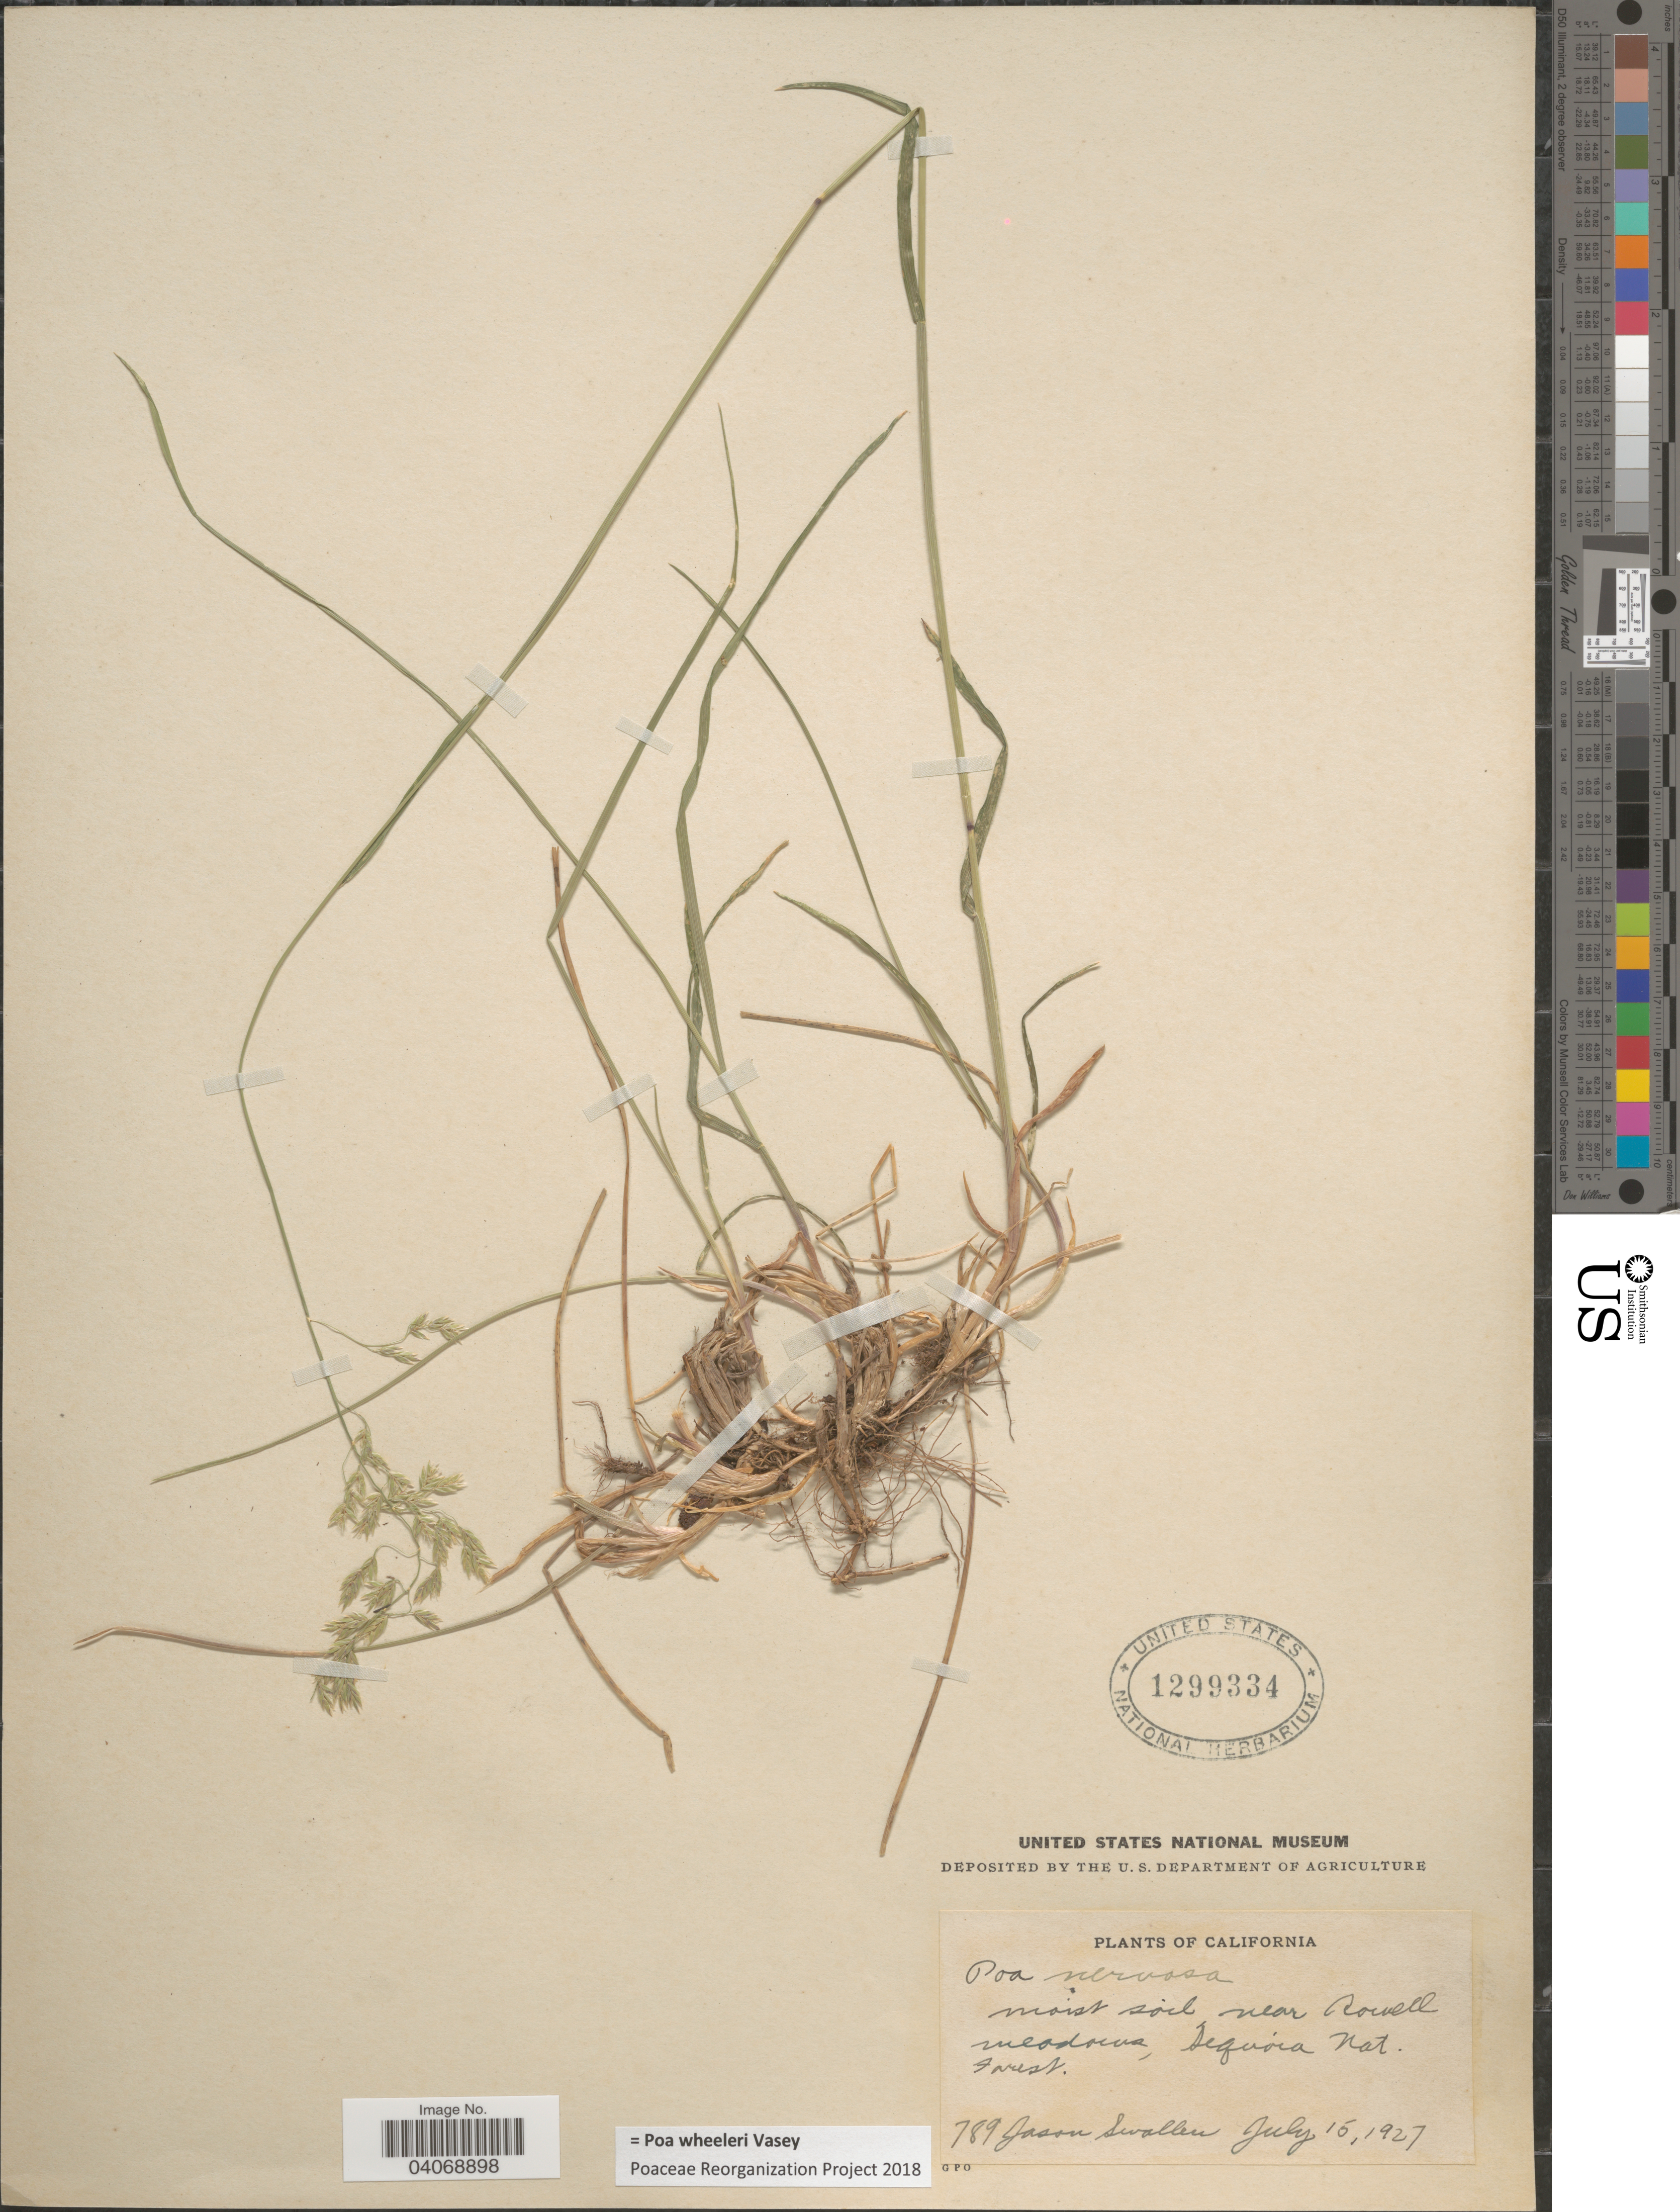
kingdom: Plantae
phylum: Tracheophyta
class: Liliopsida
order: Poales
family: Poaceae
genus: Poa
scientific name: Poa wheeleri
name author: Vasey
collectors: J. R. Swallen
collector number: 789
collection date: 1927-07-15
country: United States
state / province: California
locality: Moist soil near Rowell meadows, Sequoia Nat. Forest.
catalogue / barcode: US 1299334